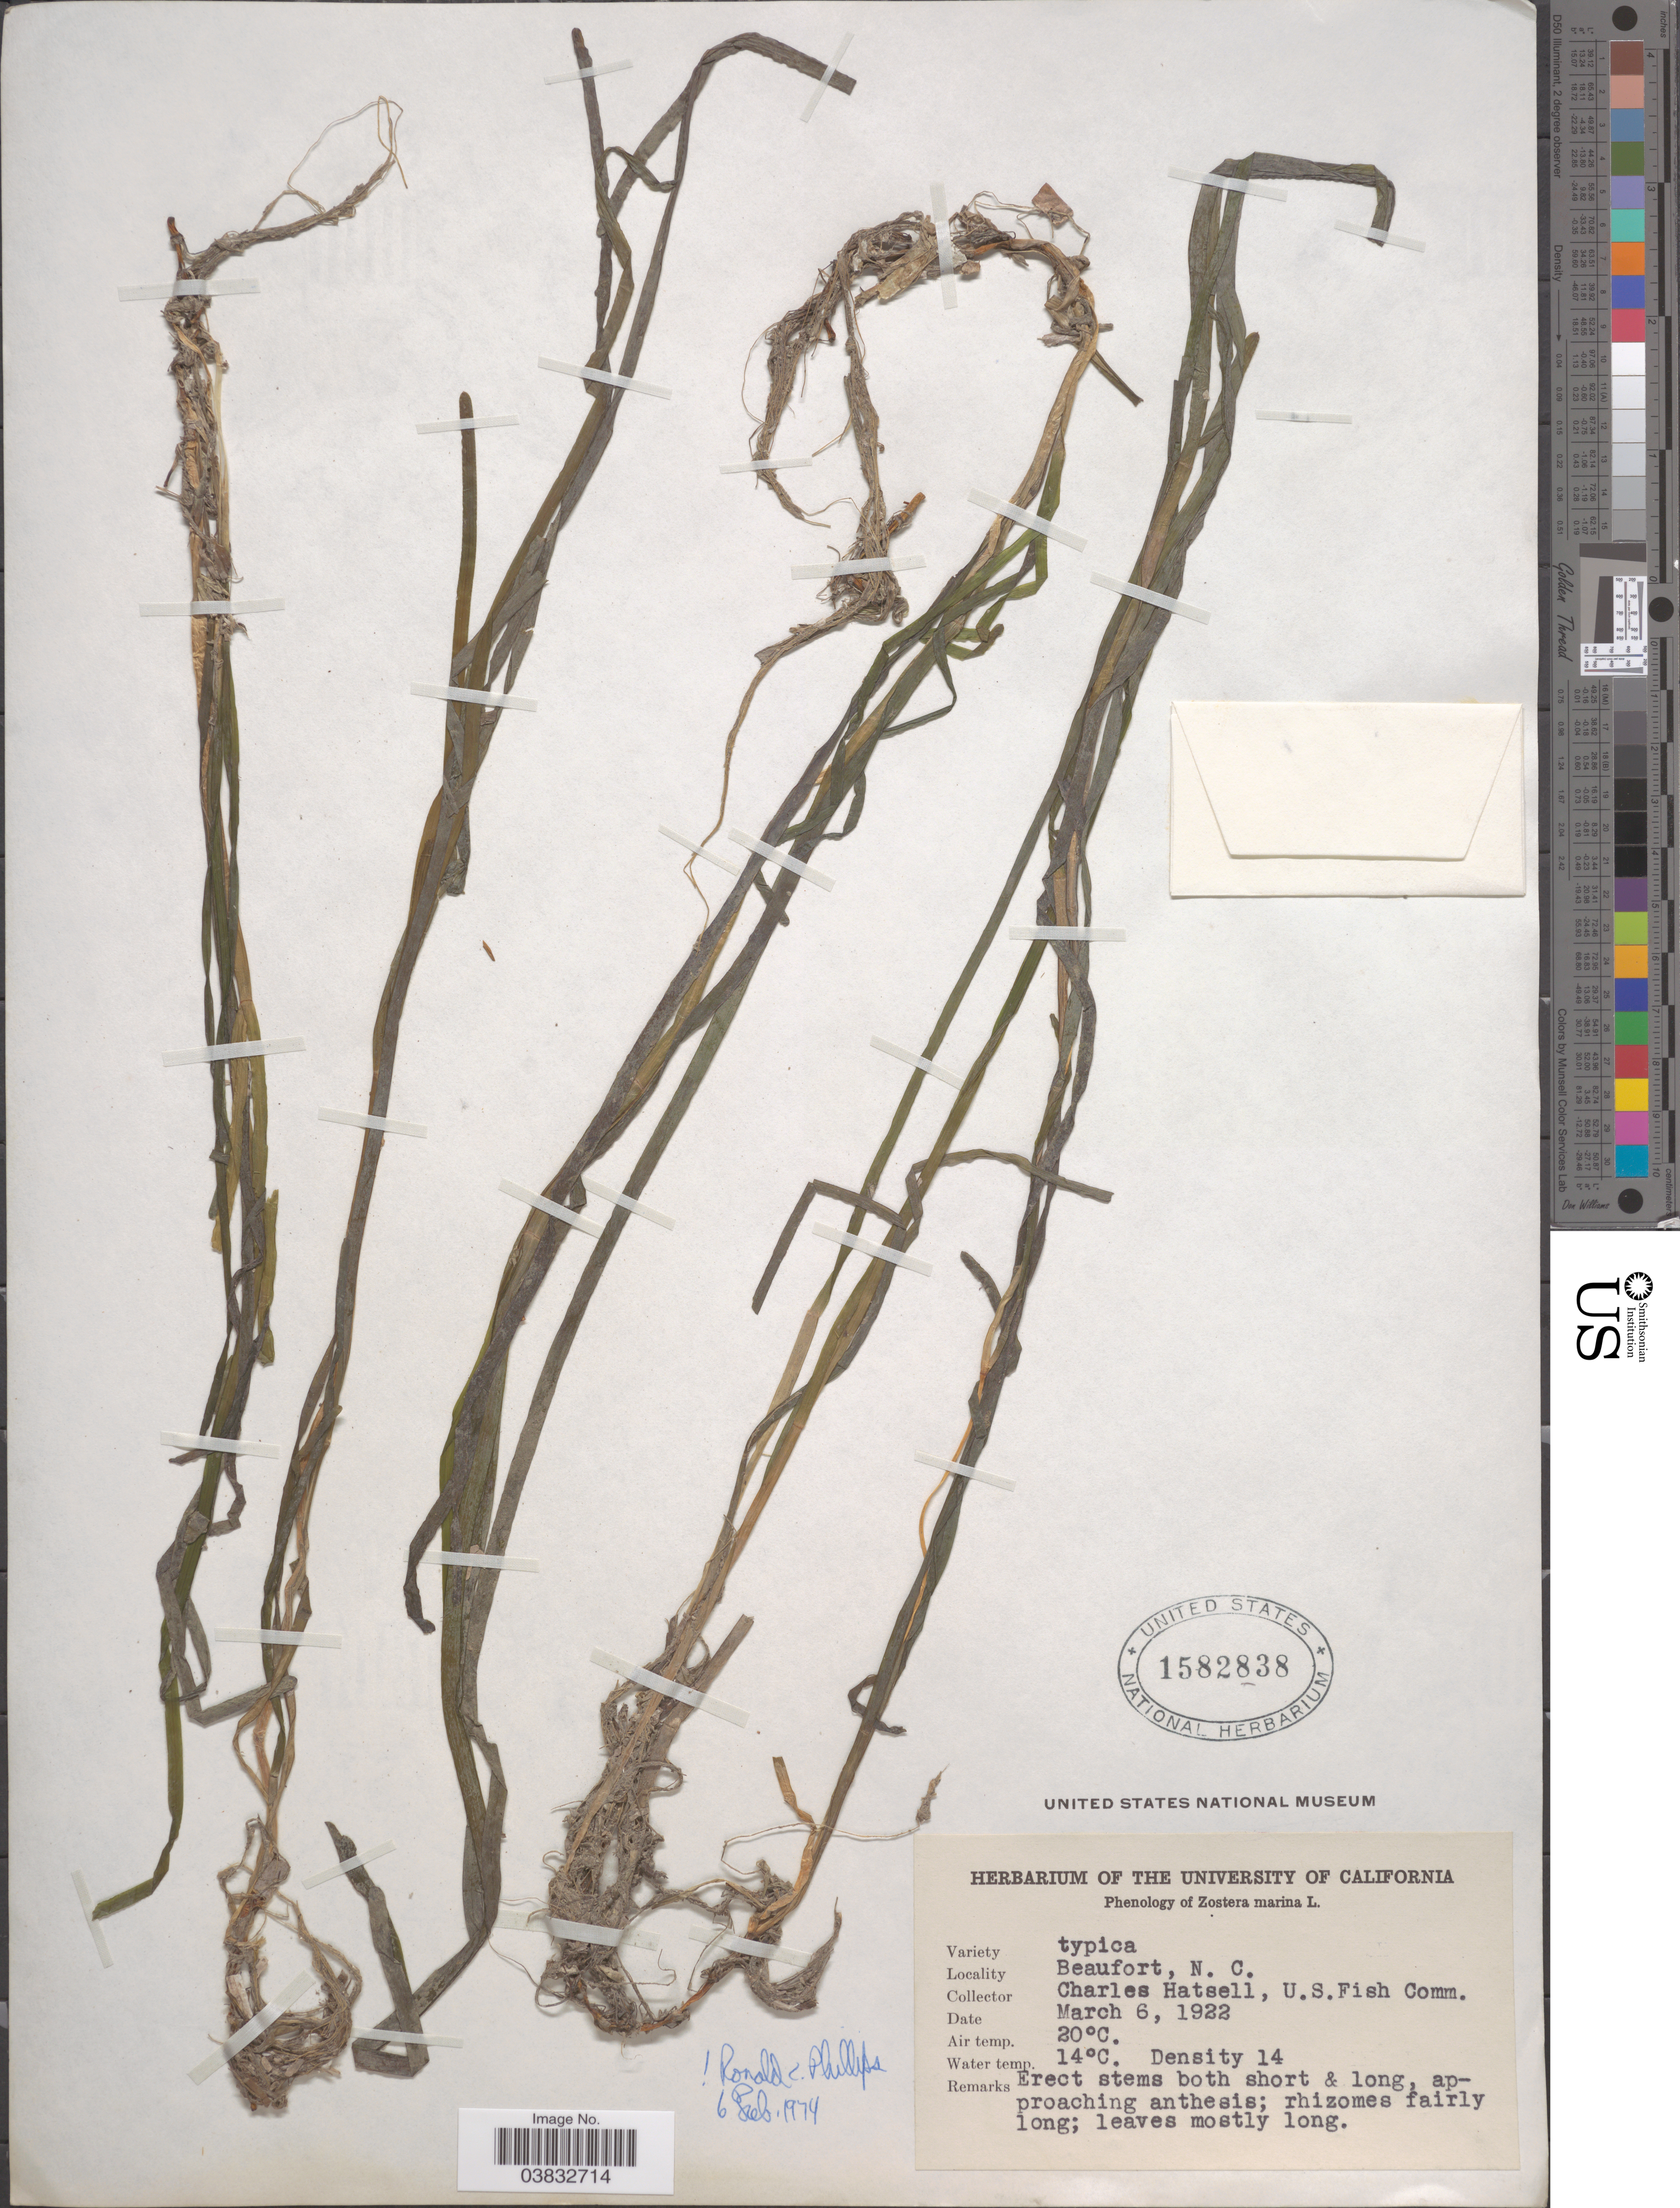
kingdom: Plantae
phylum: Tracheophyta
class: Liliopsida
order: Alismatales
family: Zosteraceae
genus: Zostera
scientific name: Zostera marina var. marina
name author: L.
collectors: C. Hatsell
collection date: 1922-03-06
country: United States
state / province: North Carolina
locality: Beaufort.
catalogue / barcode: US 1582838